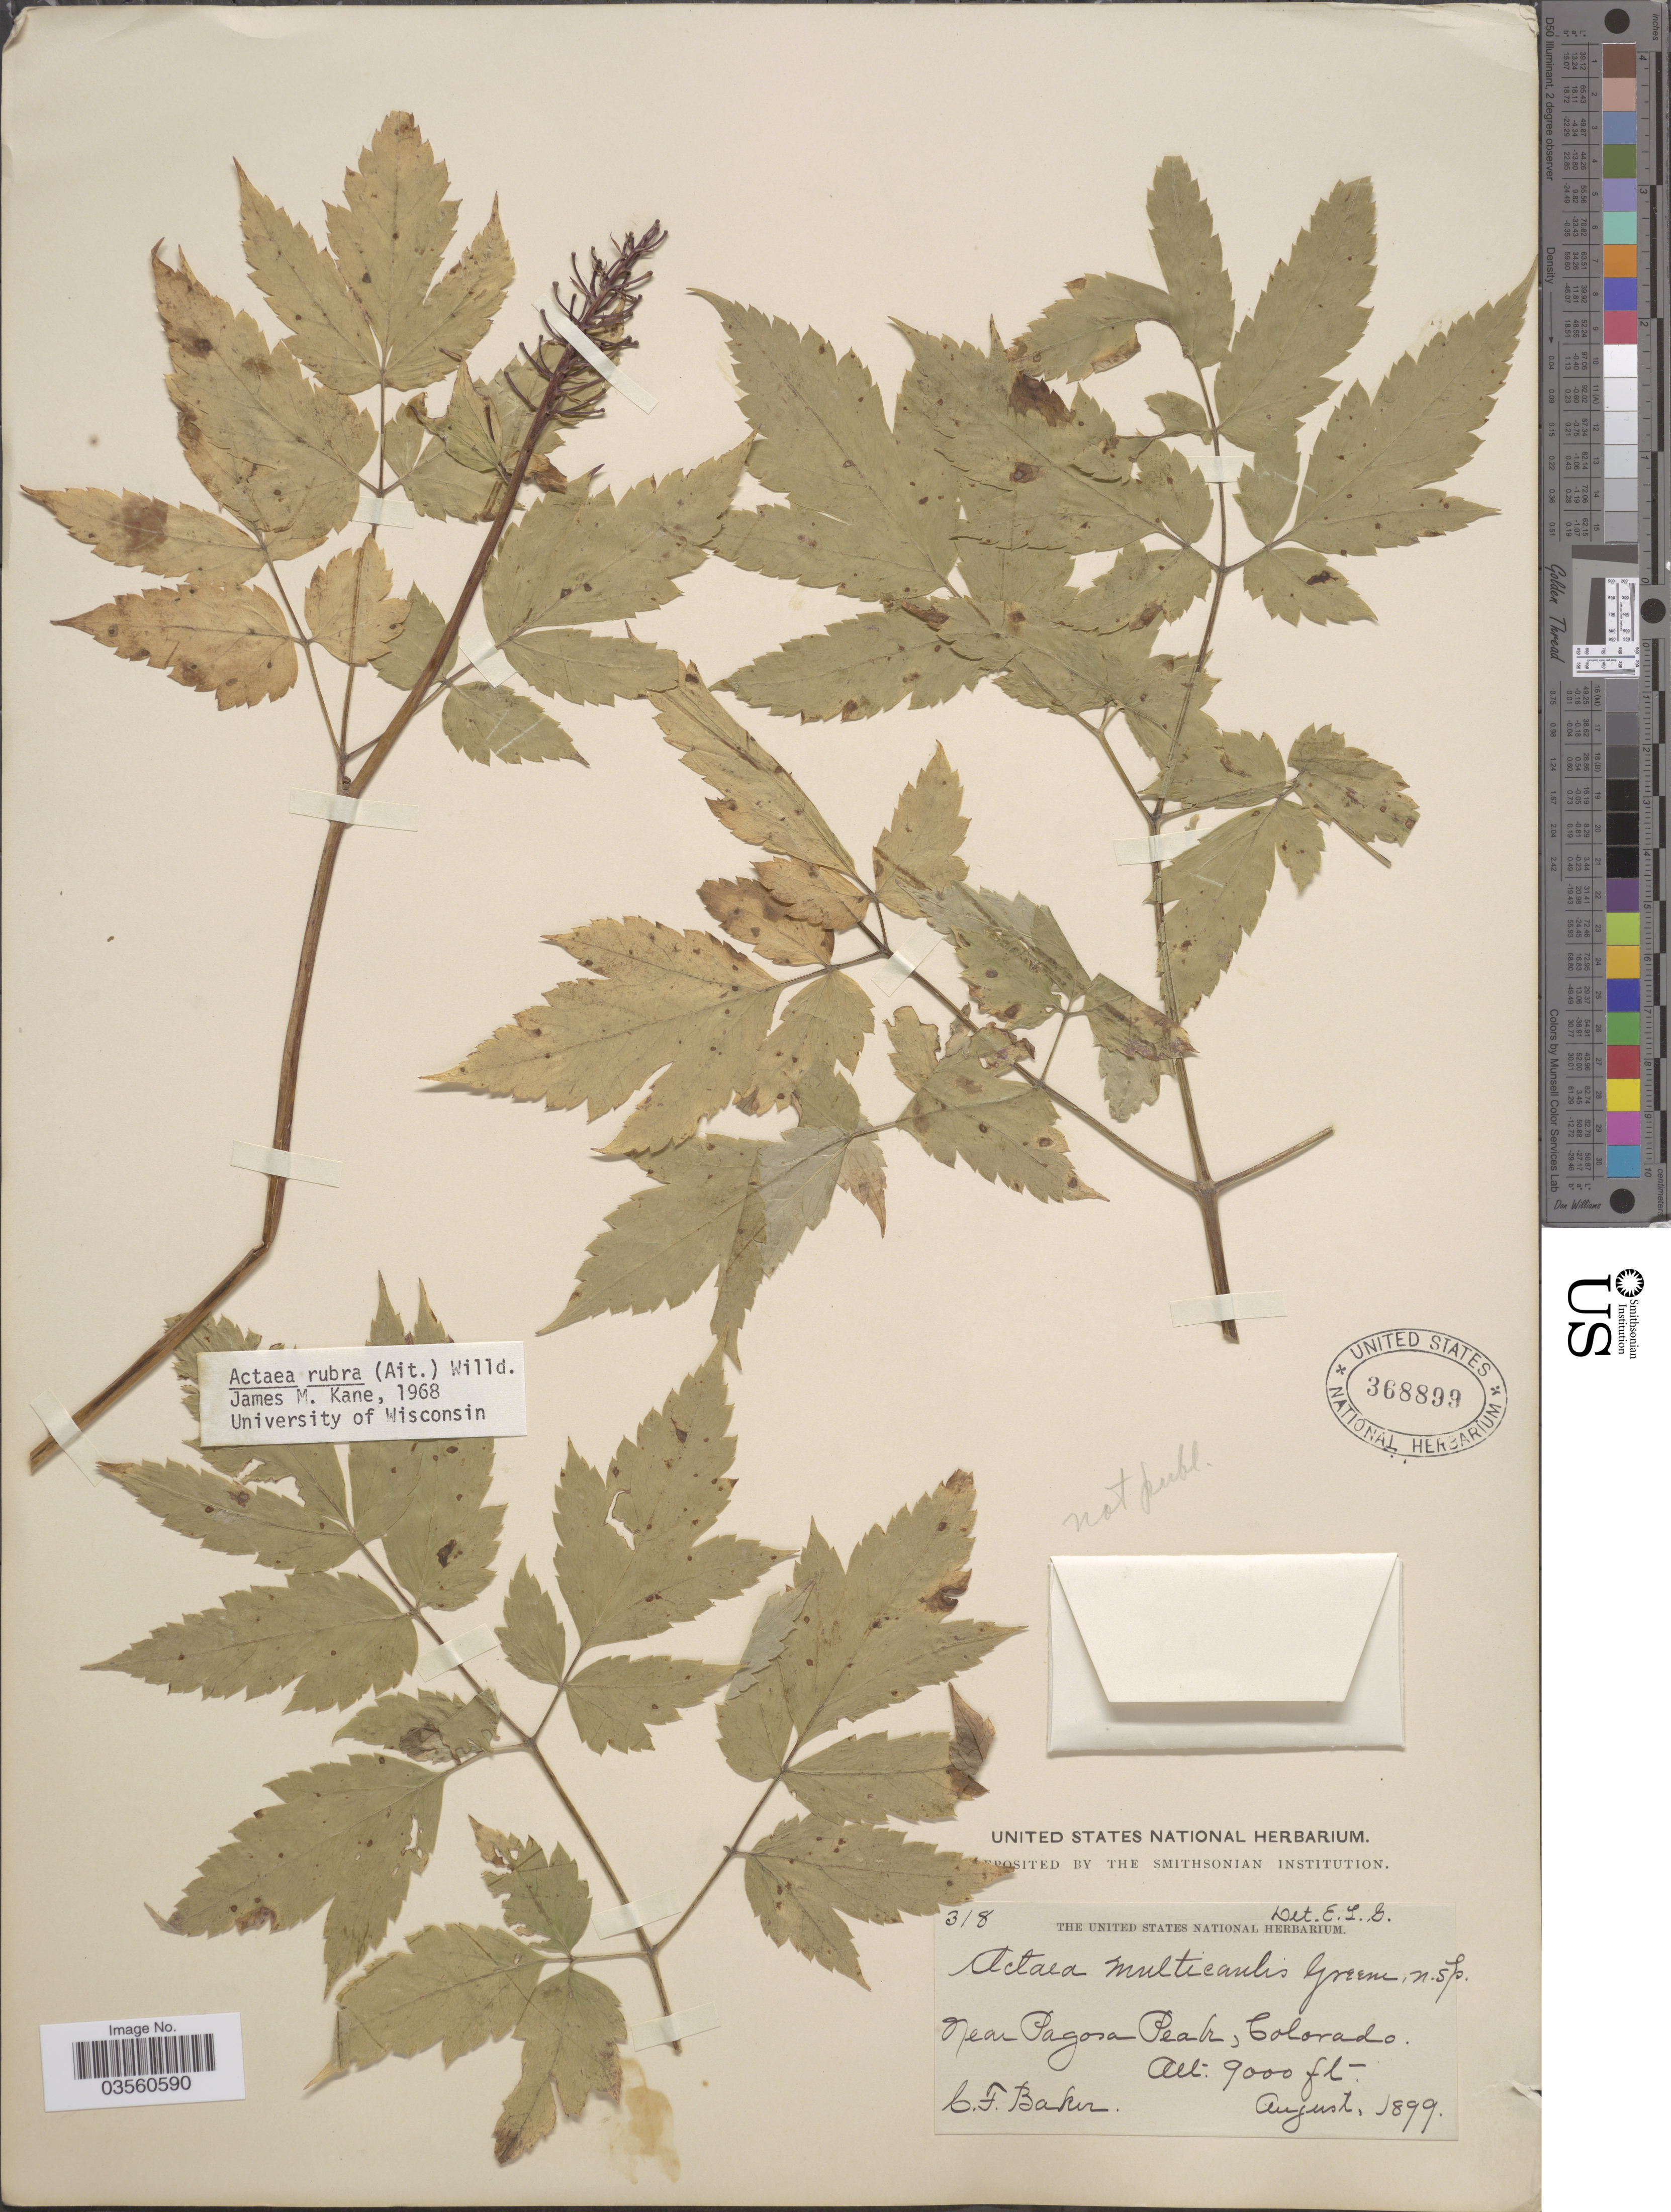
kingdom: Plantae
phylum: Tracheophyta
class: Magnoliopsida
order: Ranunculales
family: Ranunculaceae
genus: Actaea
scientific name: Actaea rubra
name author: (Aiton) Willd.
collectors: C. F. Baker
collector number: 318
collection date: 1899-08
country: United States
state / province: Colorado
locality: Near Pagosa Peak.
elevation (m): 2743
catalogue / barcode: US 368899